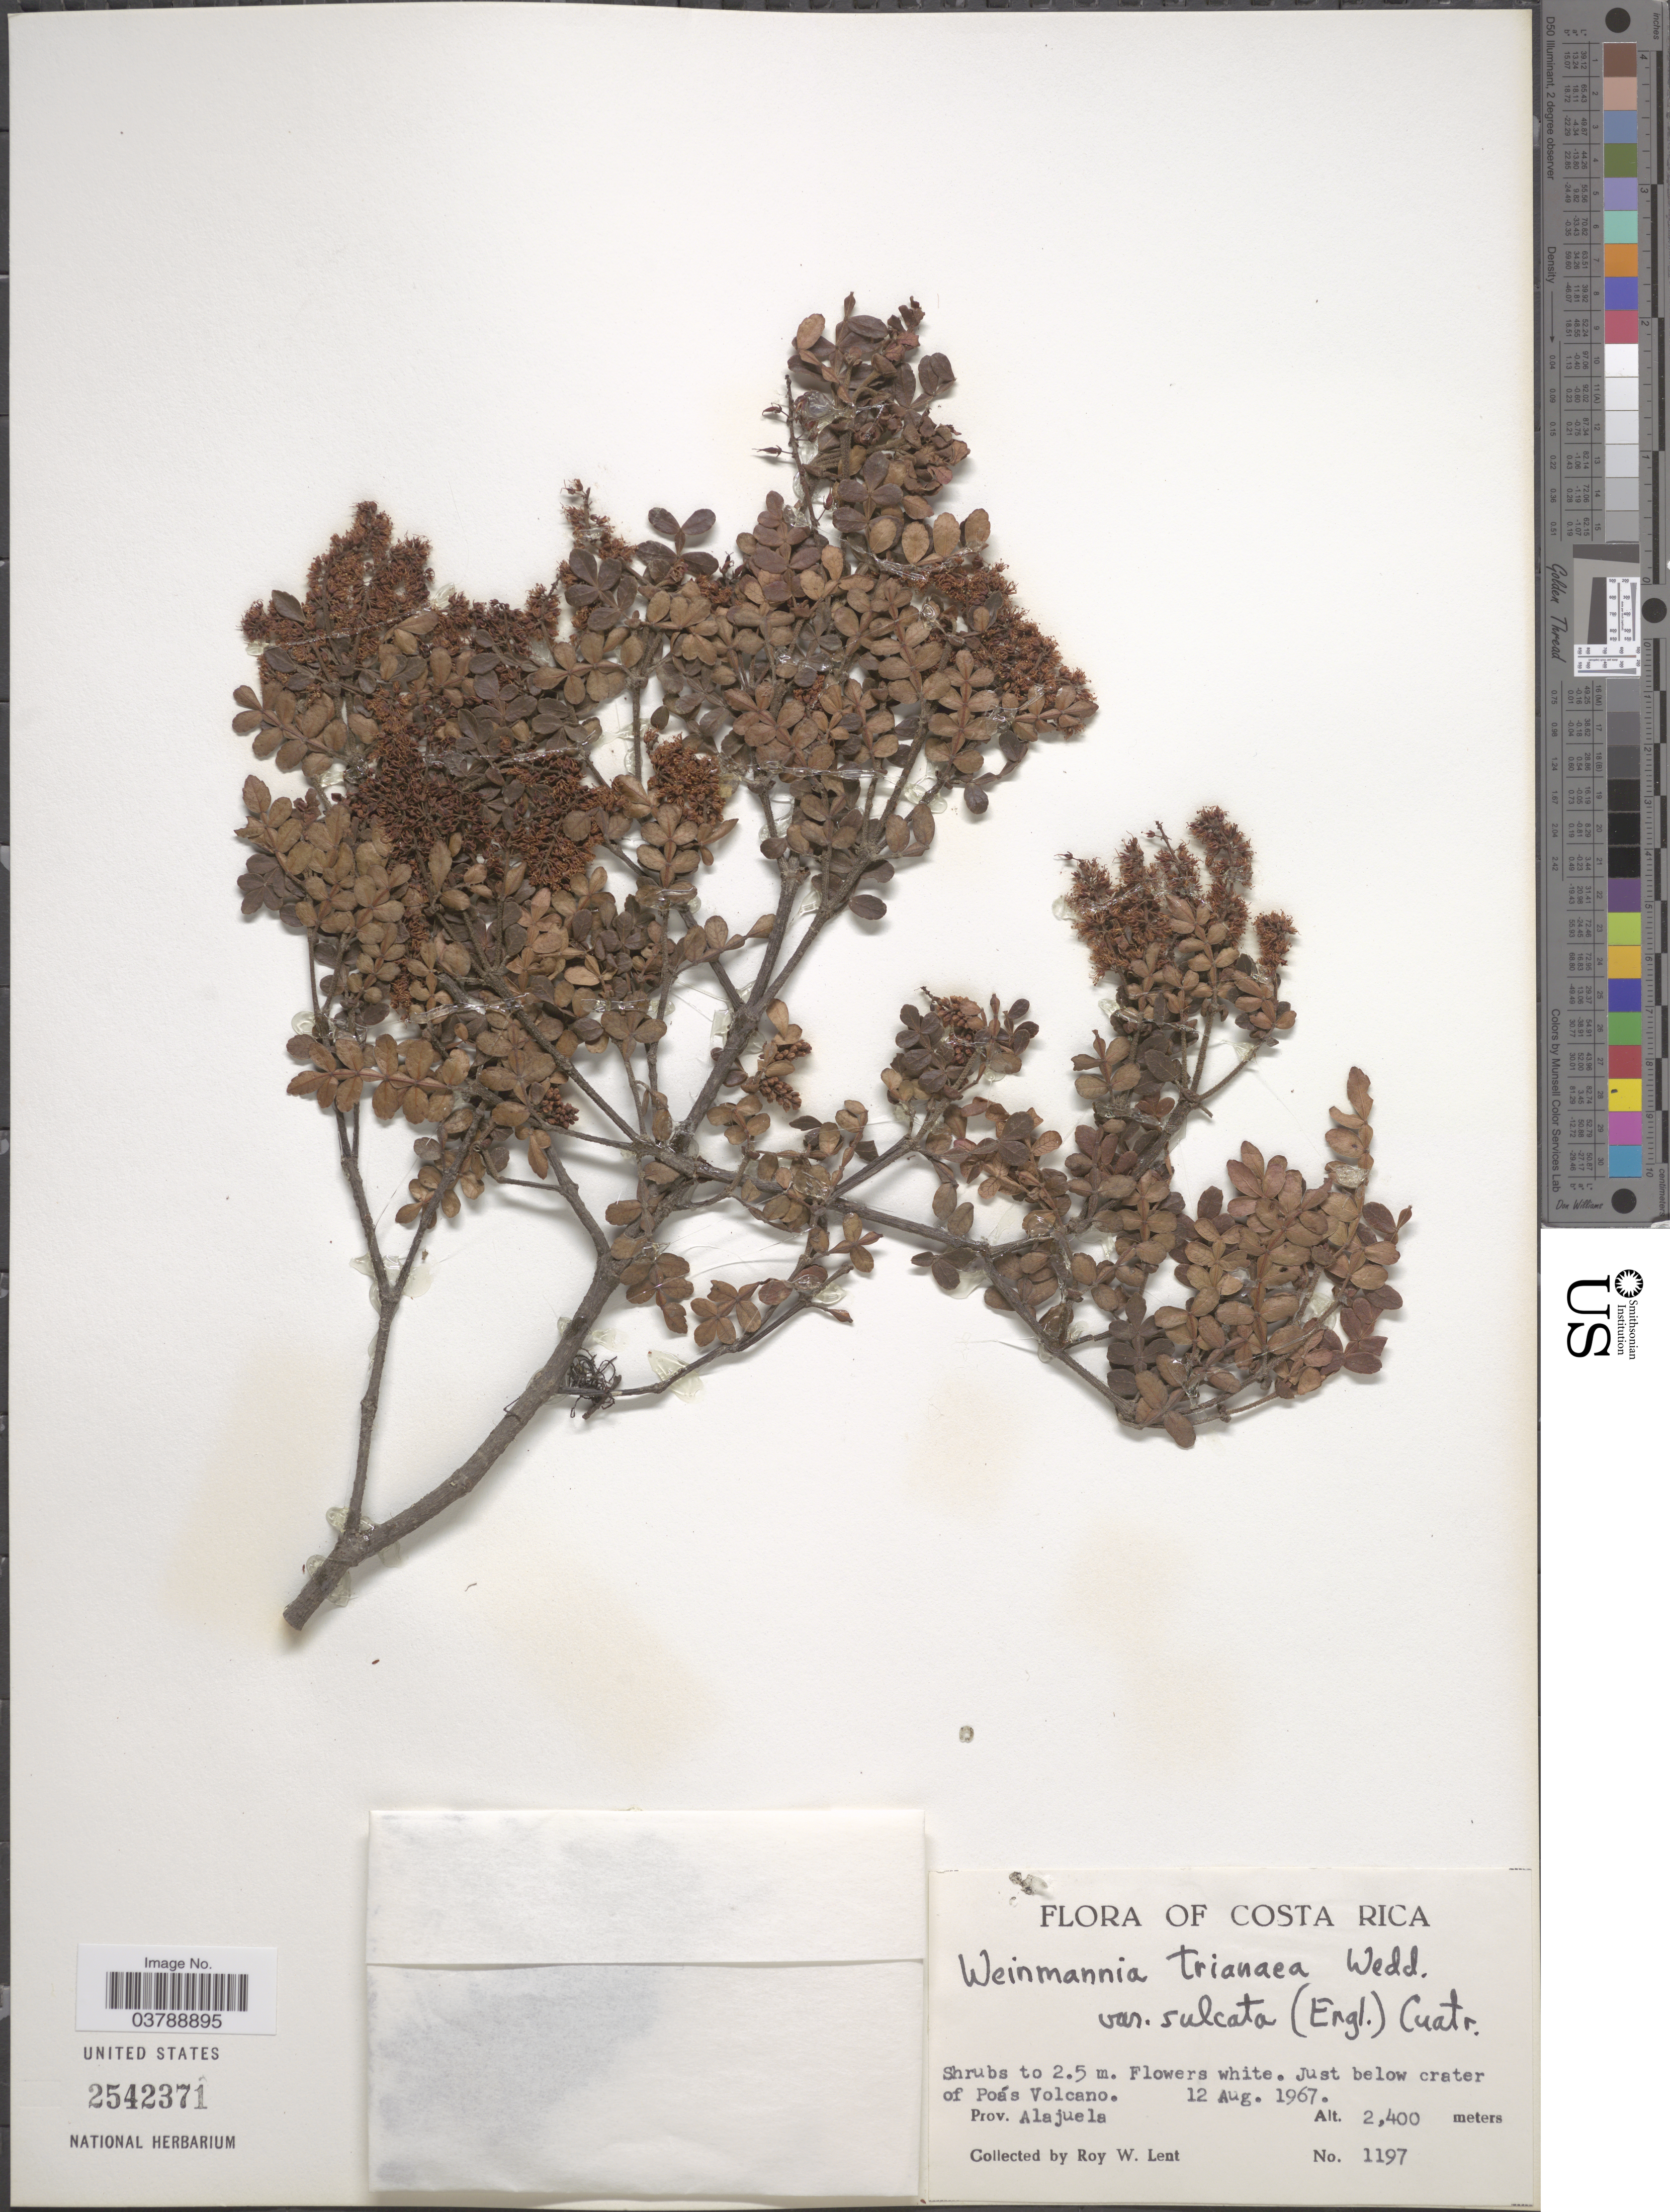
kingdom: Plantae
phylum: Tracheophyta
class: Magnoliopsida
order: Oxalidales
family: Cunoniaceae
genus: Weinmannia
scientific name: Weinmannia trianaea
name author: Wedd.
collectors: R. W. Lent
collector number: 1197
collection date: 1967-08-12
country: Costa Rica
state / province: Alajuela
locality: Just below crater of Poás Volcano.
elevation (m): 2400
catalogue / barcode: US 2542371